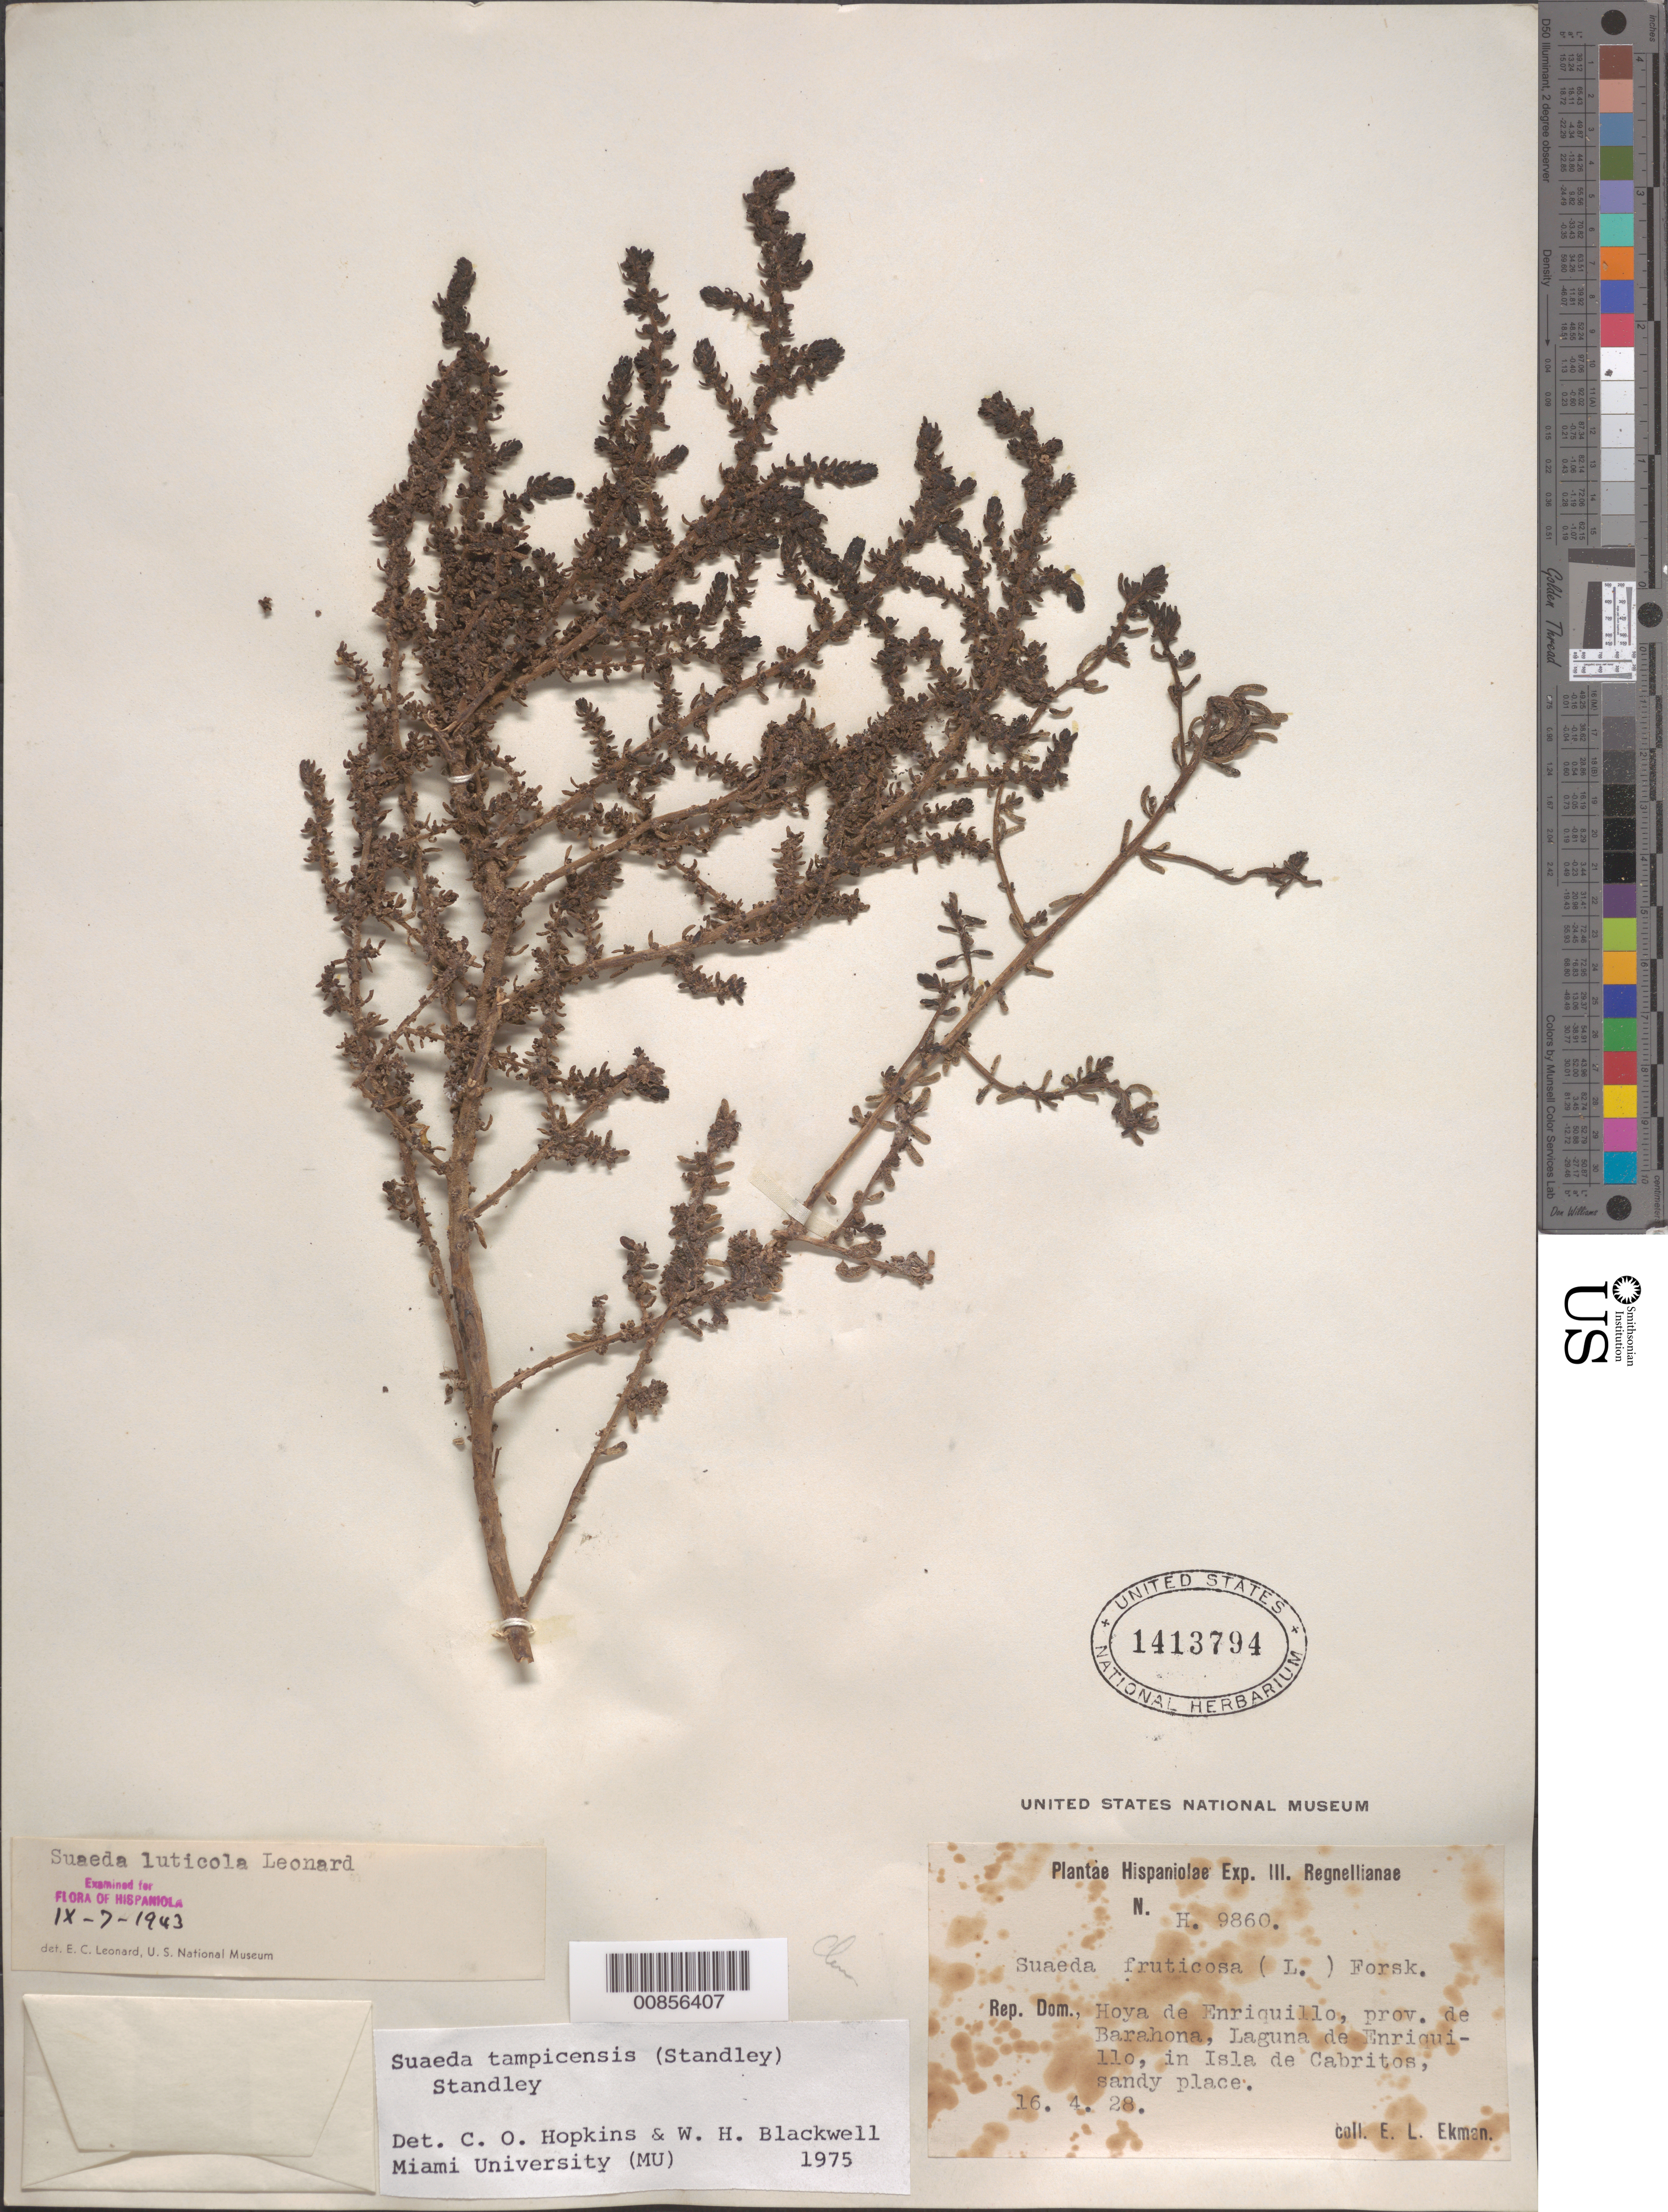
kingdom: Plantae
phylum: Tracheophyta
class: Magnoliopsida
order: Caryophyllales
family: Amaranthaceae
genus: Suaeda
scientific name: Suaeda tampicensis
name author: (Standl.) Standl.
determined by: Hopkins, C. O.; Blackwell, W. H.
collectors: E. L. Ekman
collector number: H 9860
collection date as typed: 16 Apr 1928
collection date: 1928-04-16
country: Dominican Republic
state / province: Barahona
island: Hispaniola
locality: Hoya de Enriquillo, Laguna de Enriquillo. In Isla Cabritos.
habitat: Sandy place.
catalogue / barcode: US 1413794